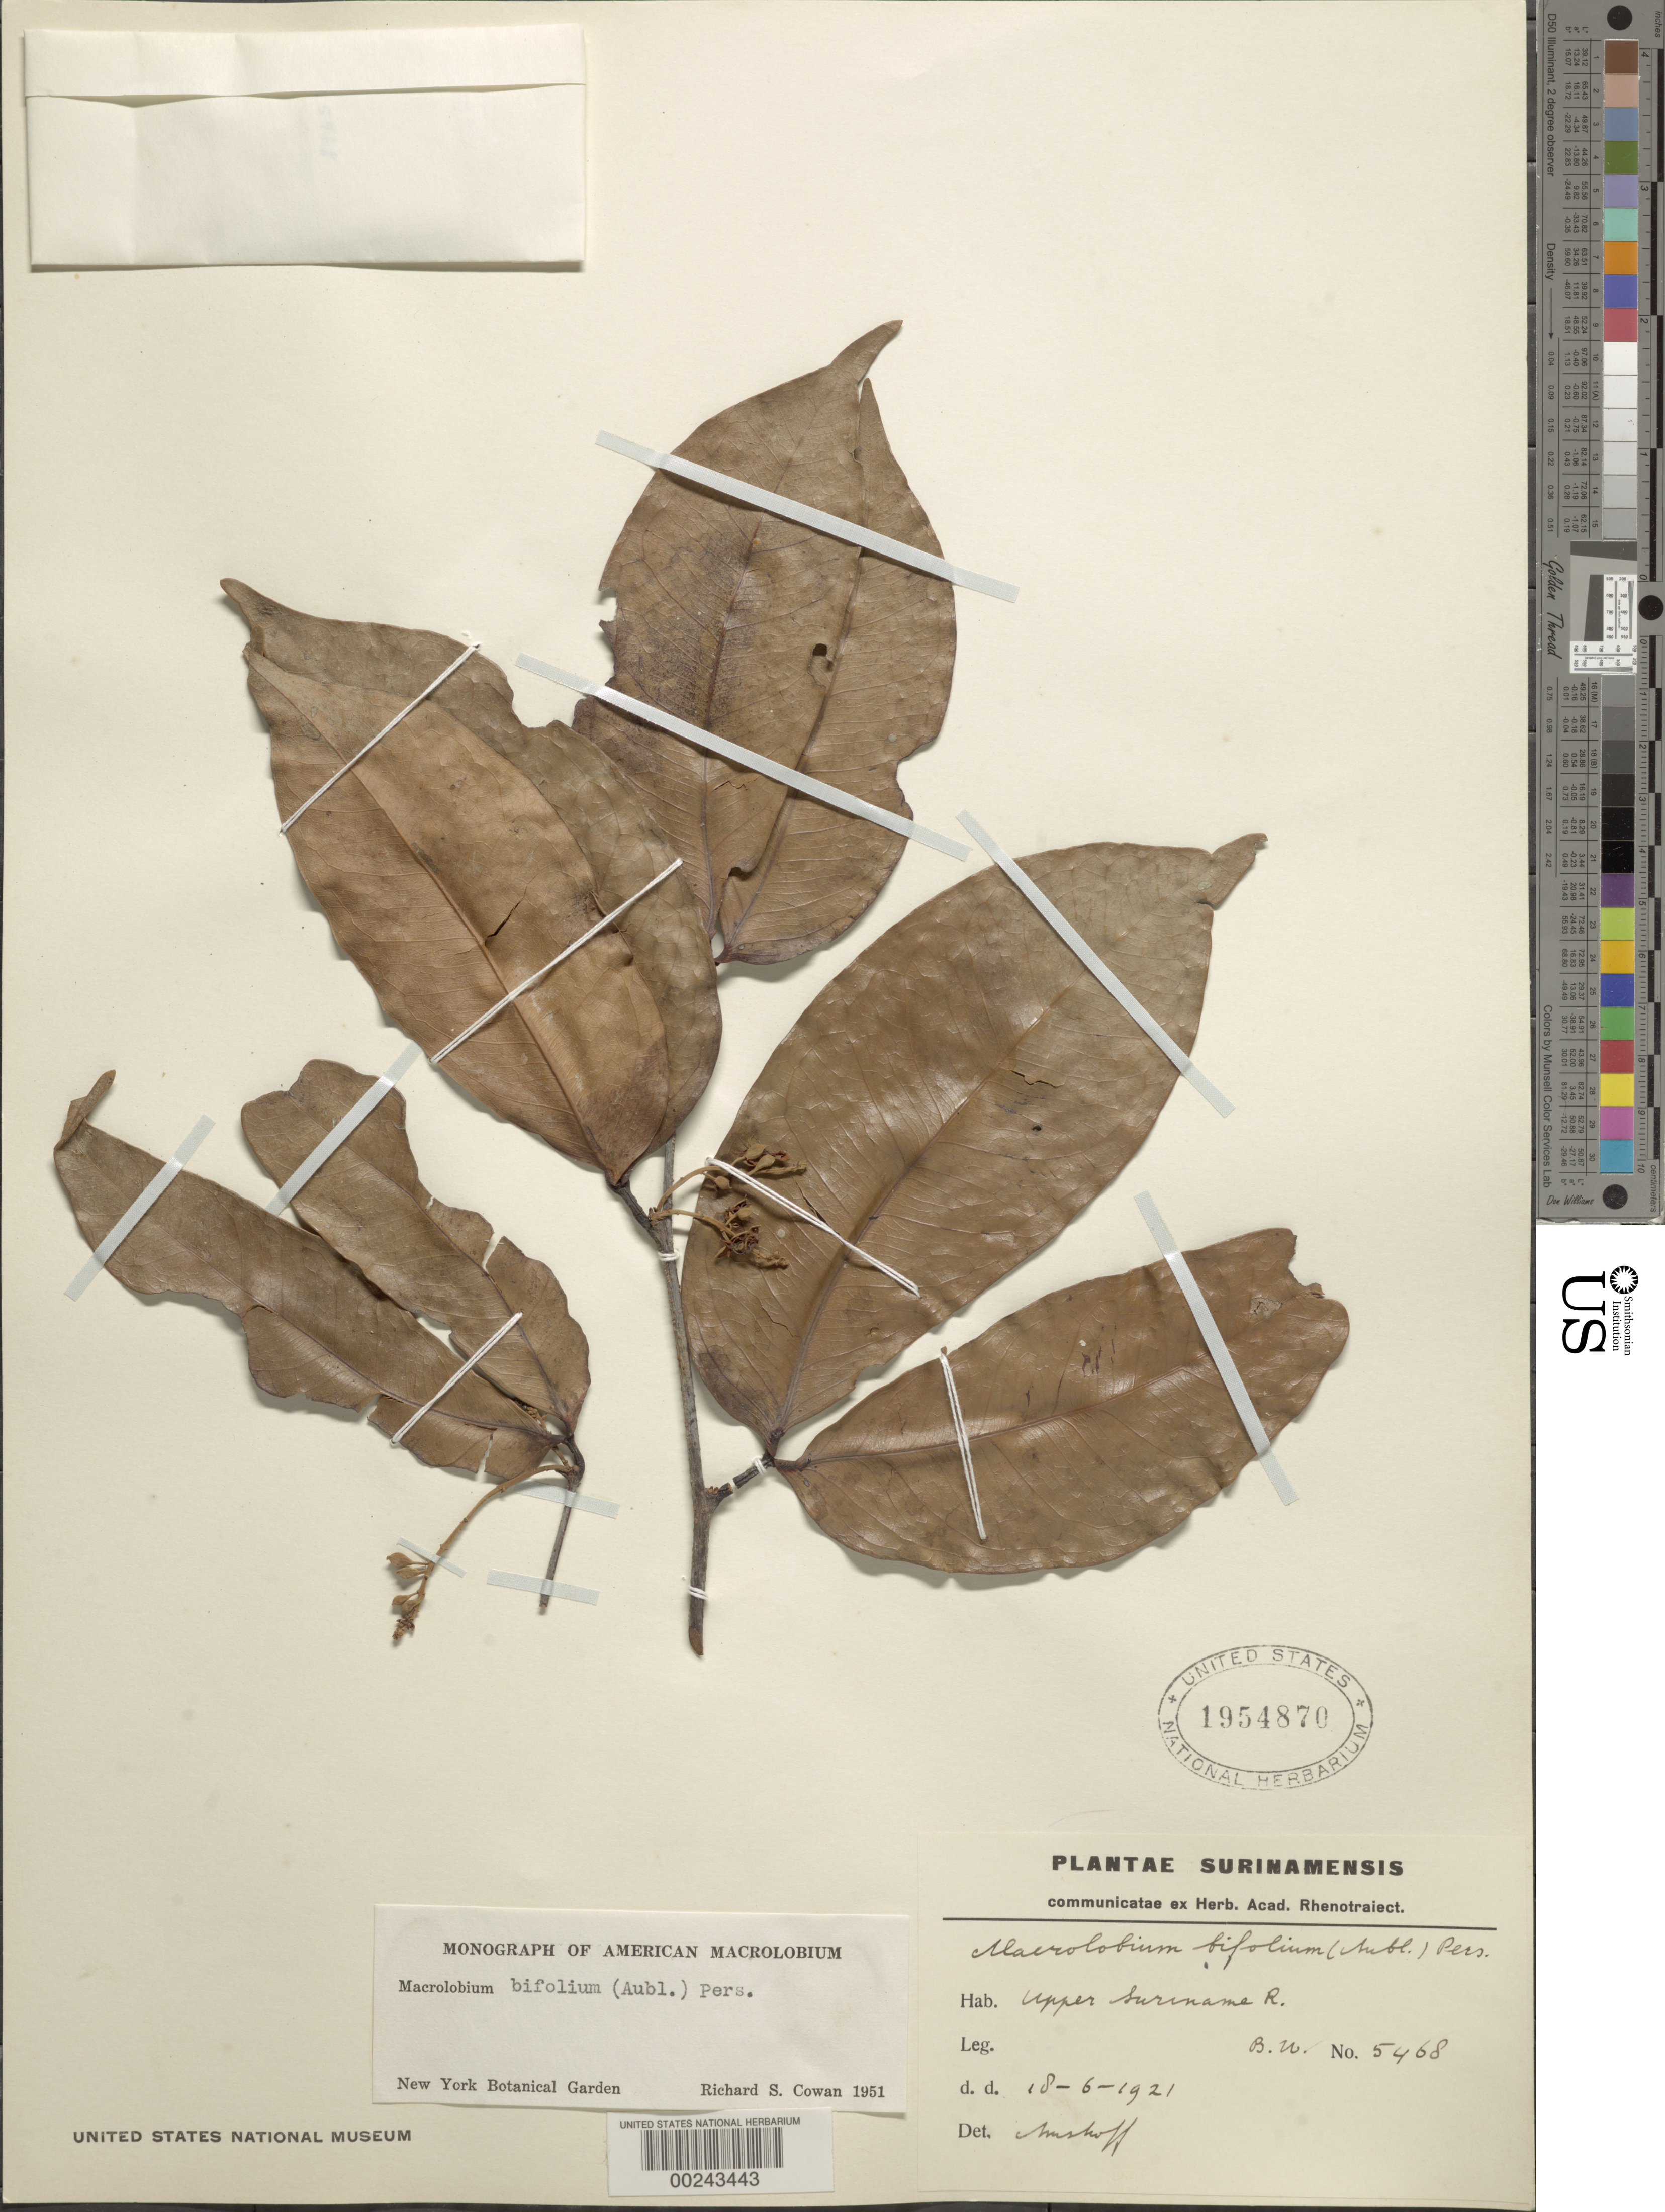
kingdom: Plantae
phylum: Tracheophyta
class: Magnoliopsida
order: Fabales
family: Fabaceae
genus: Macrolobium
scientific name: Macrolobium bifolium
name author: (Aubl.) Pers.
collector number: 5468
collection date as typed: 18 Jun 1921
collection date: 1921-06-18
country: Suriname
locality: Upper suriname river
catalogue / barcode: US 1954870